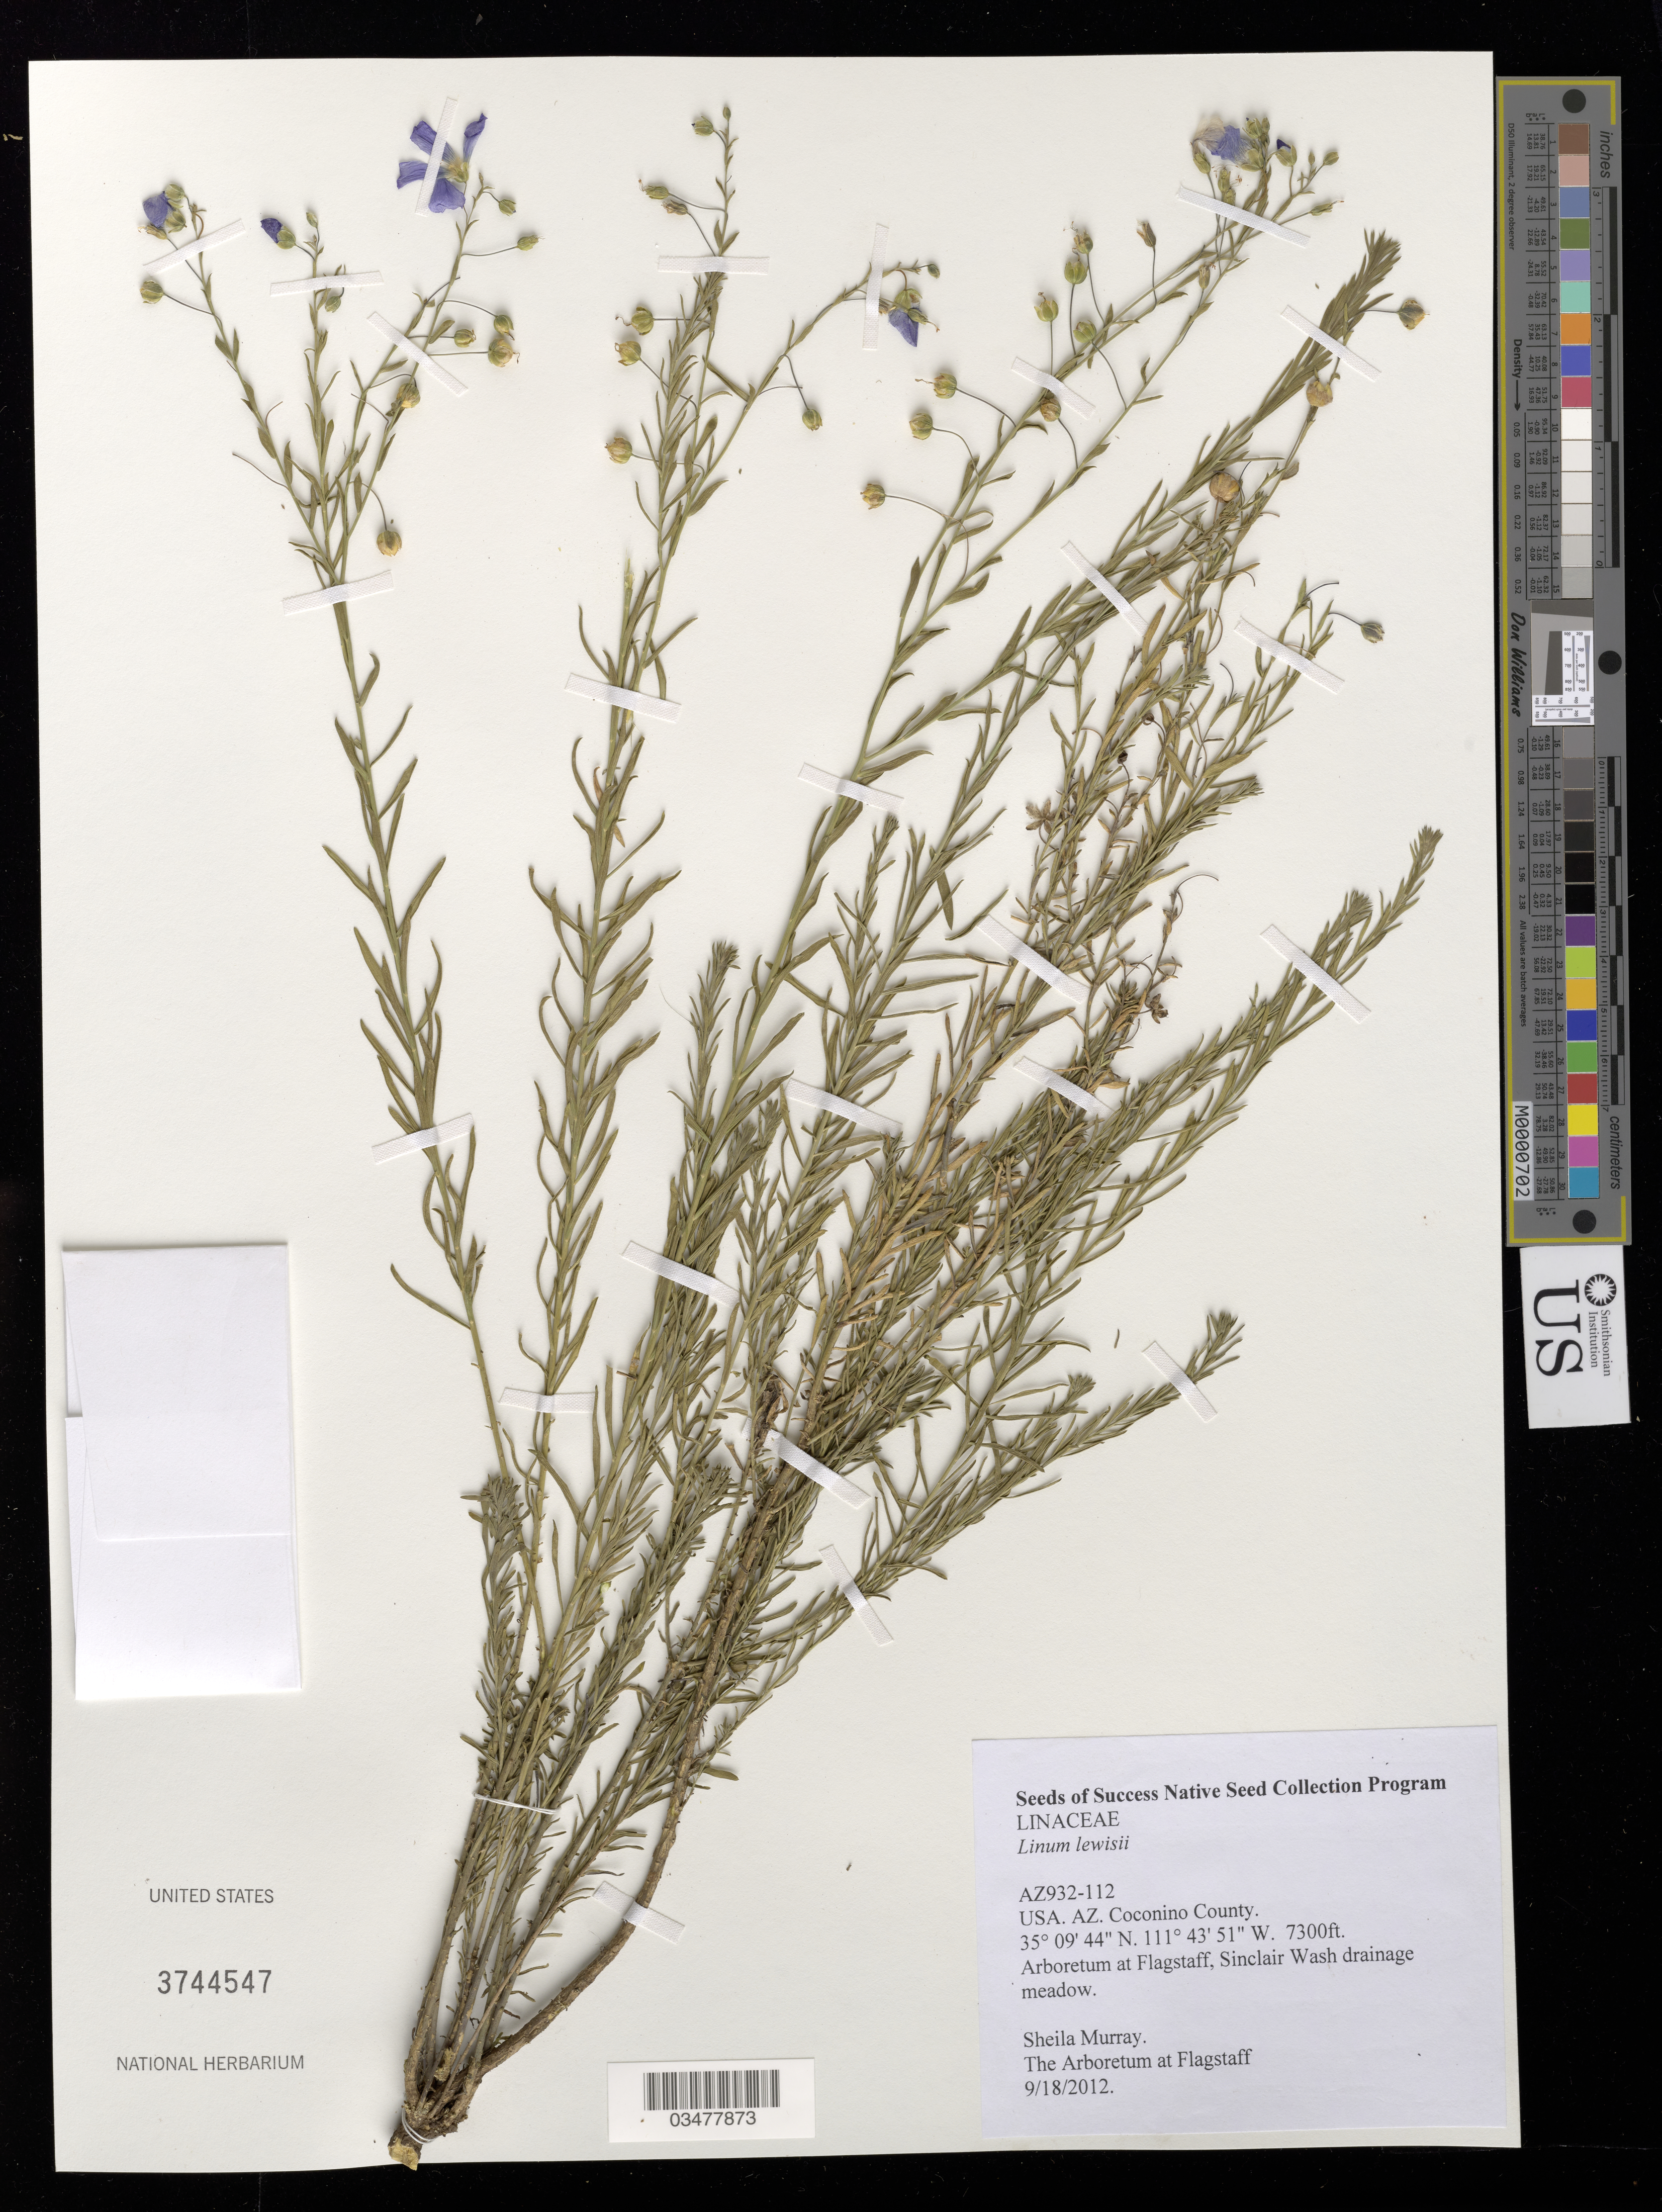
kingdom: Plantae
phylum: Tracheophyta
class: Magnoliopsida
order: Malpighiales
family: Linaceae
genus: Linum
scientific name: Linum lewisii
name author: Pursh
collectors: S. Murray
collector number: AZ932-112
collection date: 2012-09-18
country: United States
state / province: Arizona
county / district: Coconino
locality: Sinclair Wash drainage meadow.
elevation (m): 2225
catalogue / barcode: US 3744547